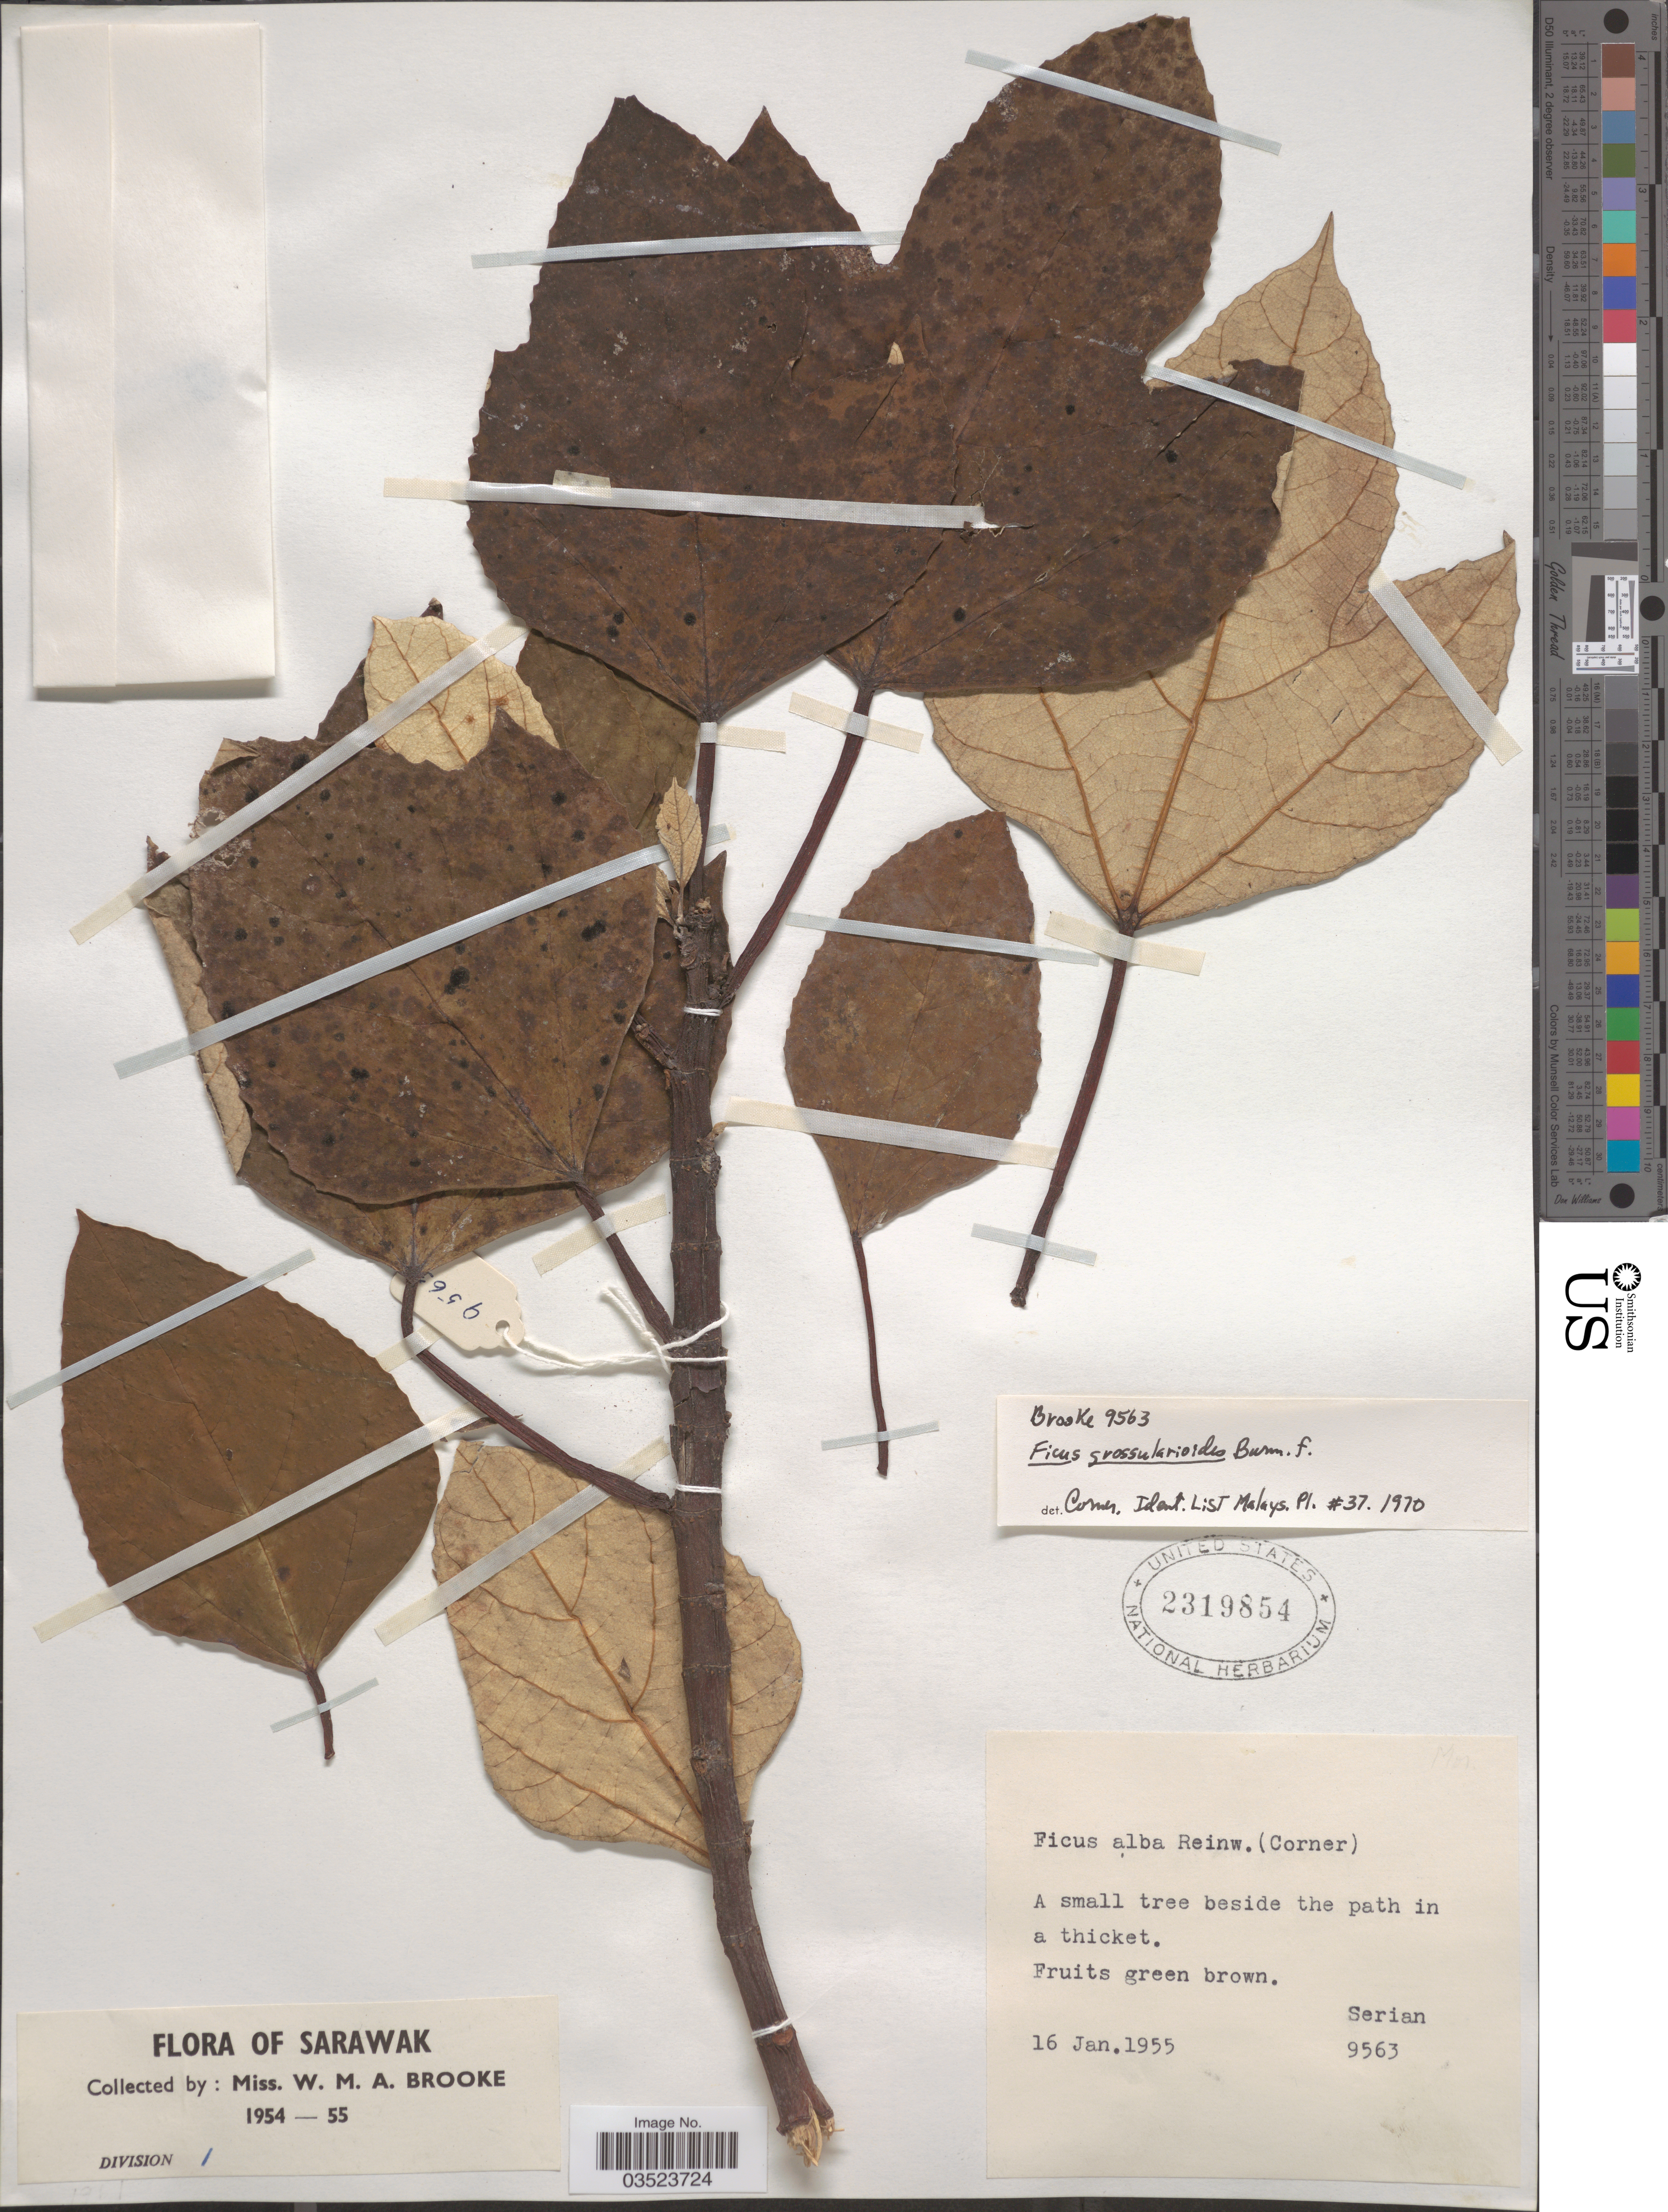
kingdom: Plantae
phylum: Tracheophyta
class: Magnoliopsida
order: Rosales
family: Moraceae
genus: Ficus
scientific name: Ficus grossularioides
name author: Burm. f.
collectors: W. Brooke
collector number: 9563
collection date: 1955-01-16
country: Malaysia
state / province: Sarawak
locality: Serian.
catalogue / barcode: US 2319854